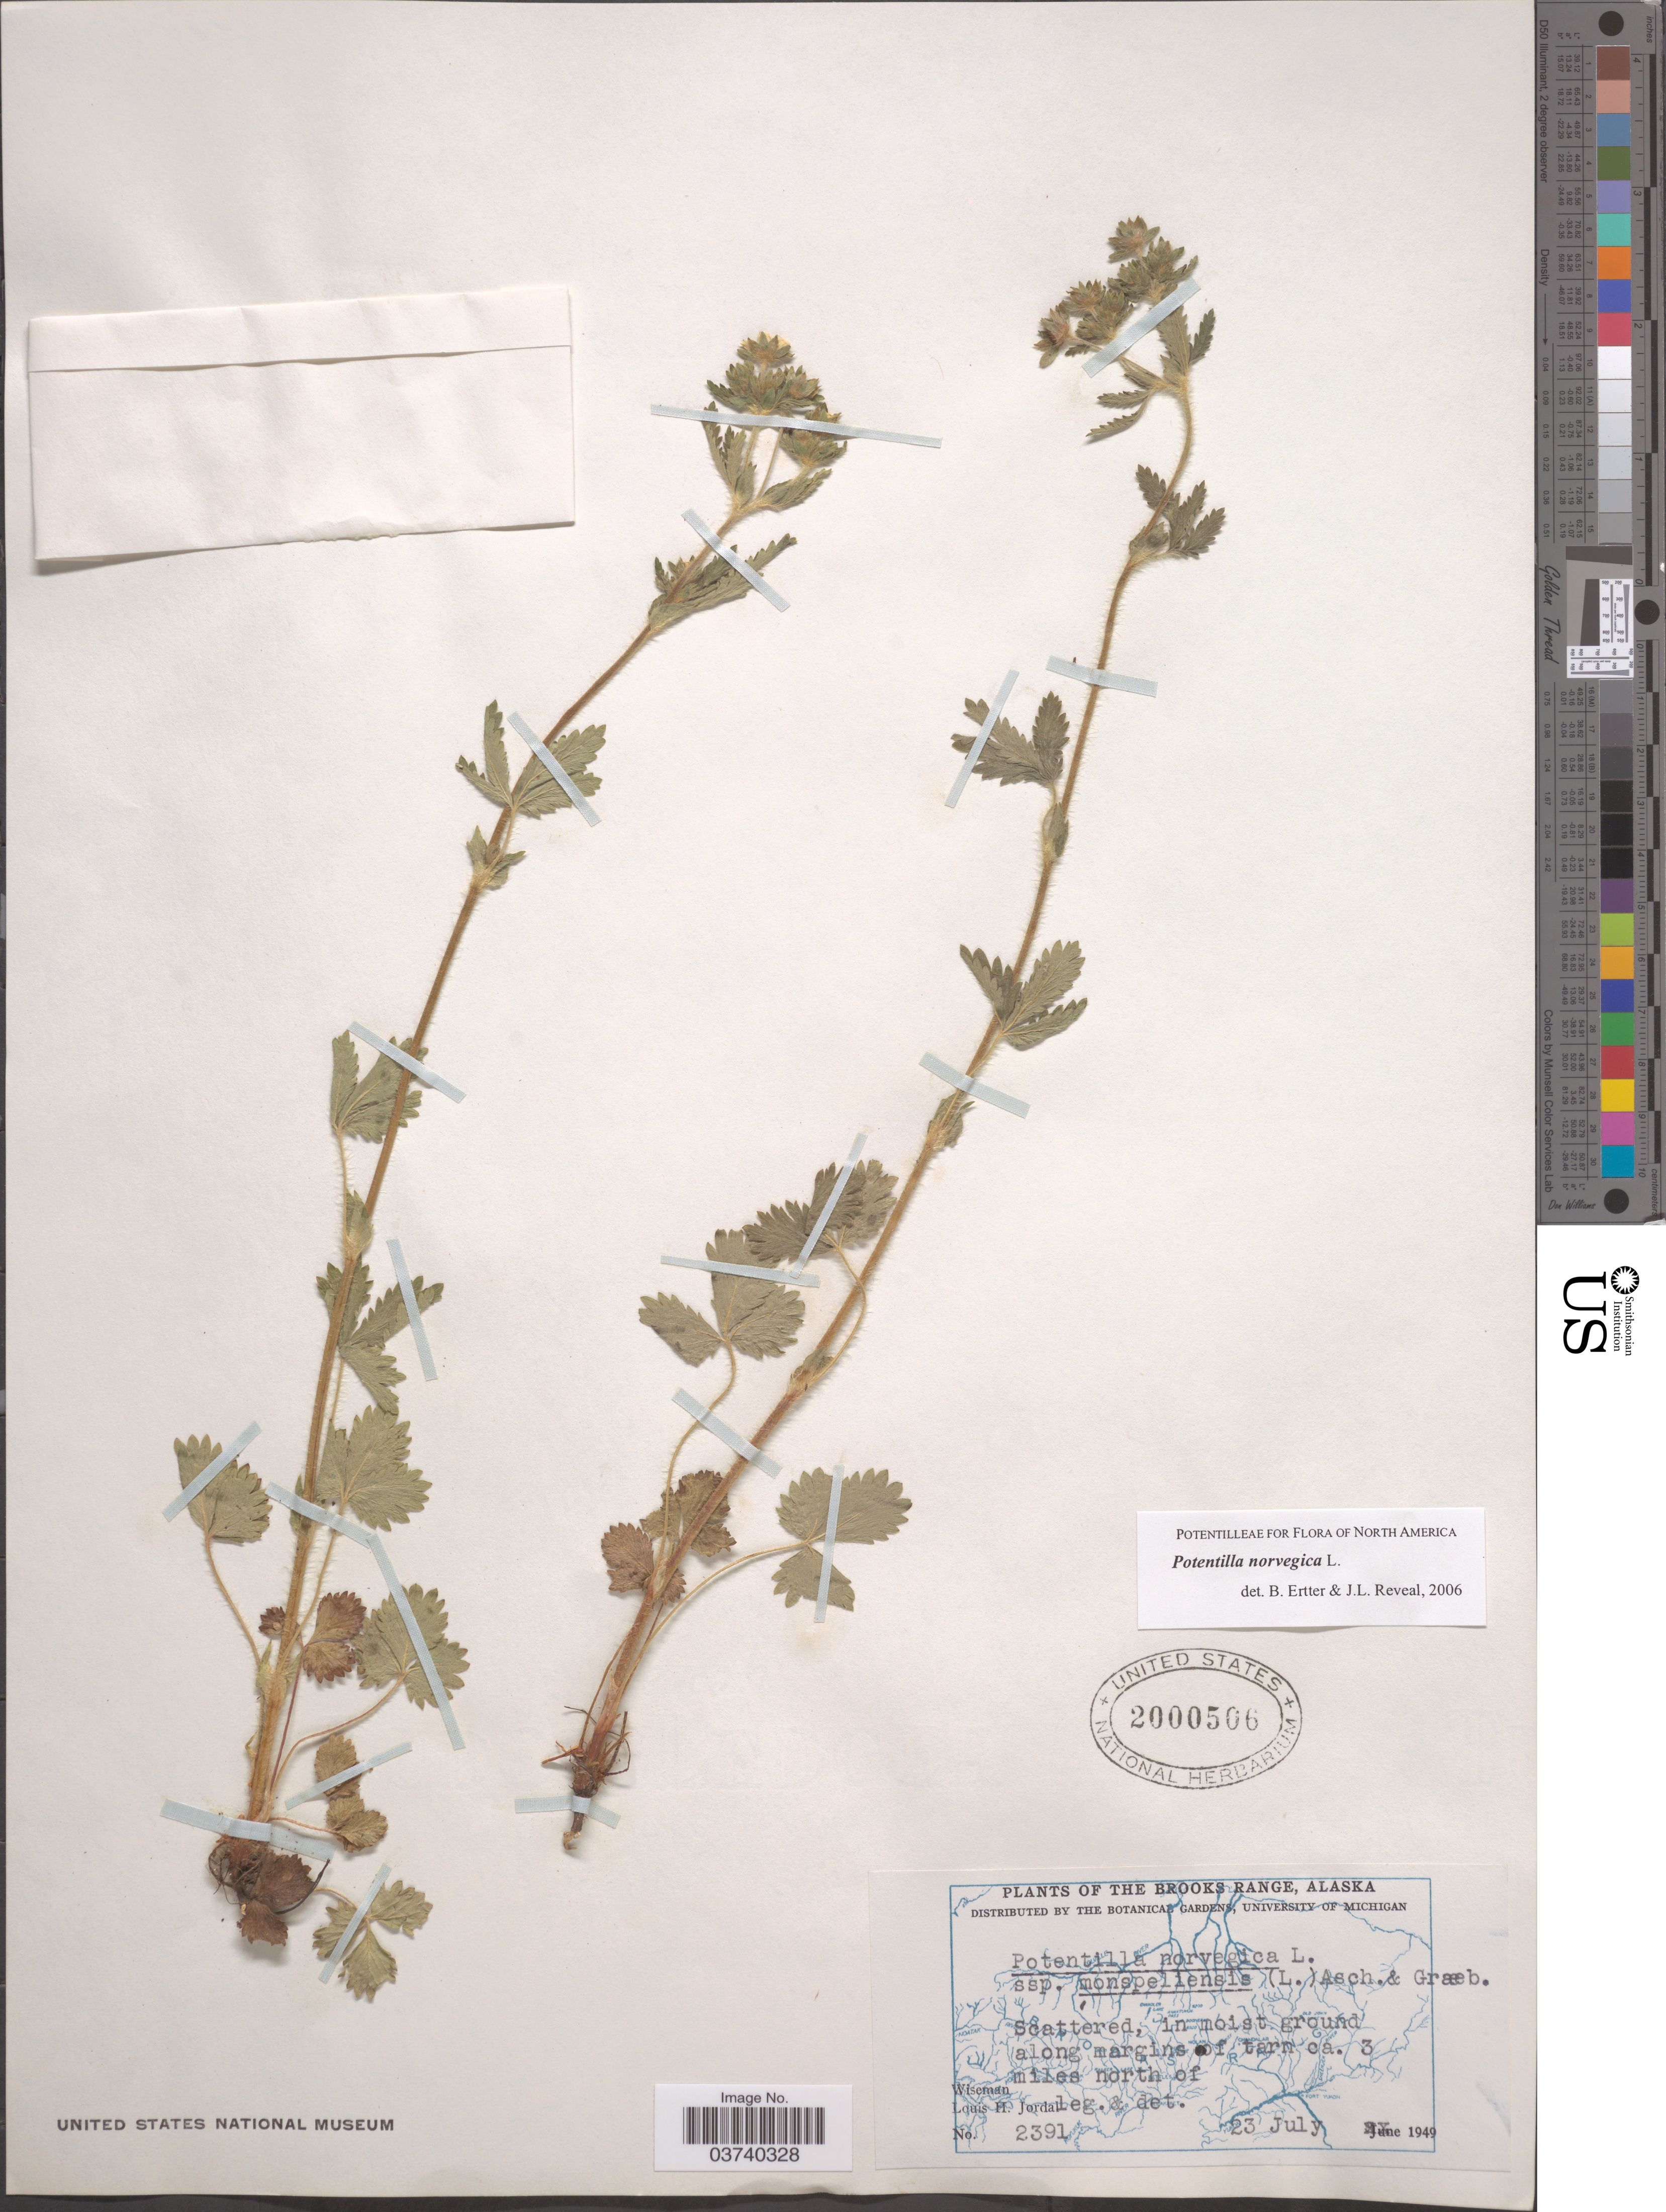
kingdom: Plantae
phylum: Tracheophyta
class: Magnoliopsida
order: Rosales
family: Rosaceae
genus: Potentilla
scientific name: Potentilla norvegica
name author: L.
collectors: L. Jordal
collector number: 2391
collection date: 1949-07-23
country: United States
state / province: Alaska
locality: The Brooks Range. Ca. 3 miles north of Wiseman.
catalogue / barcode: US 2000506